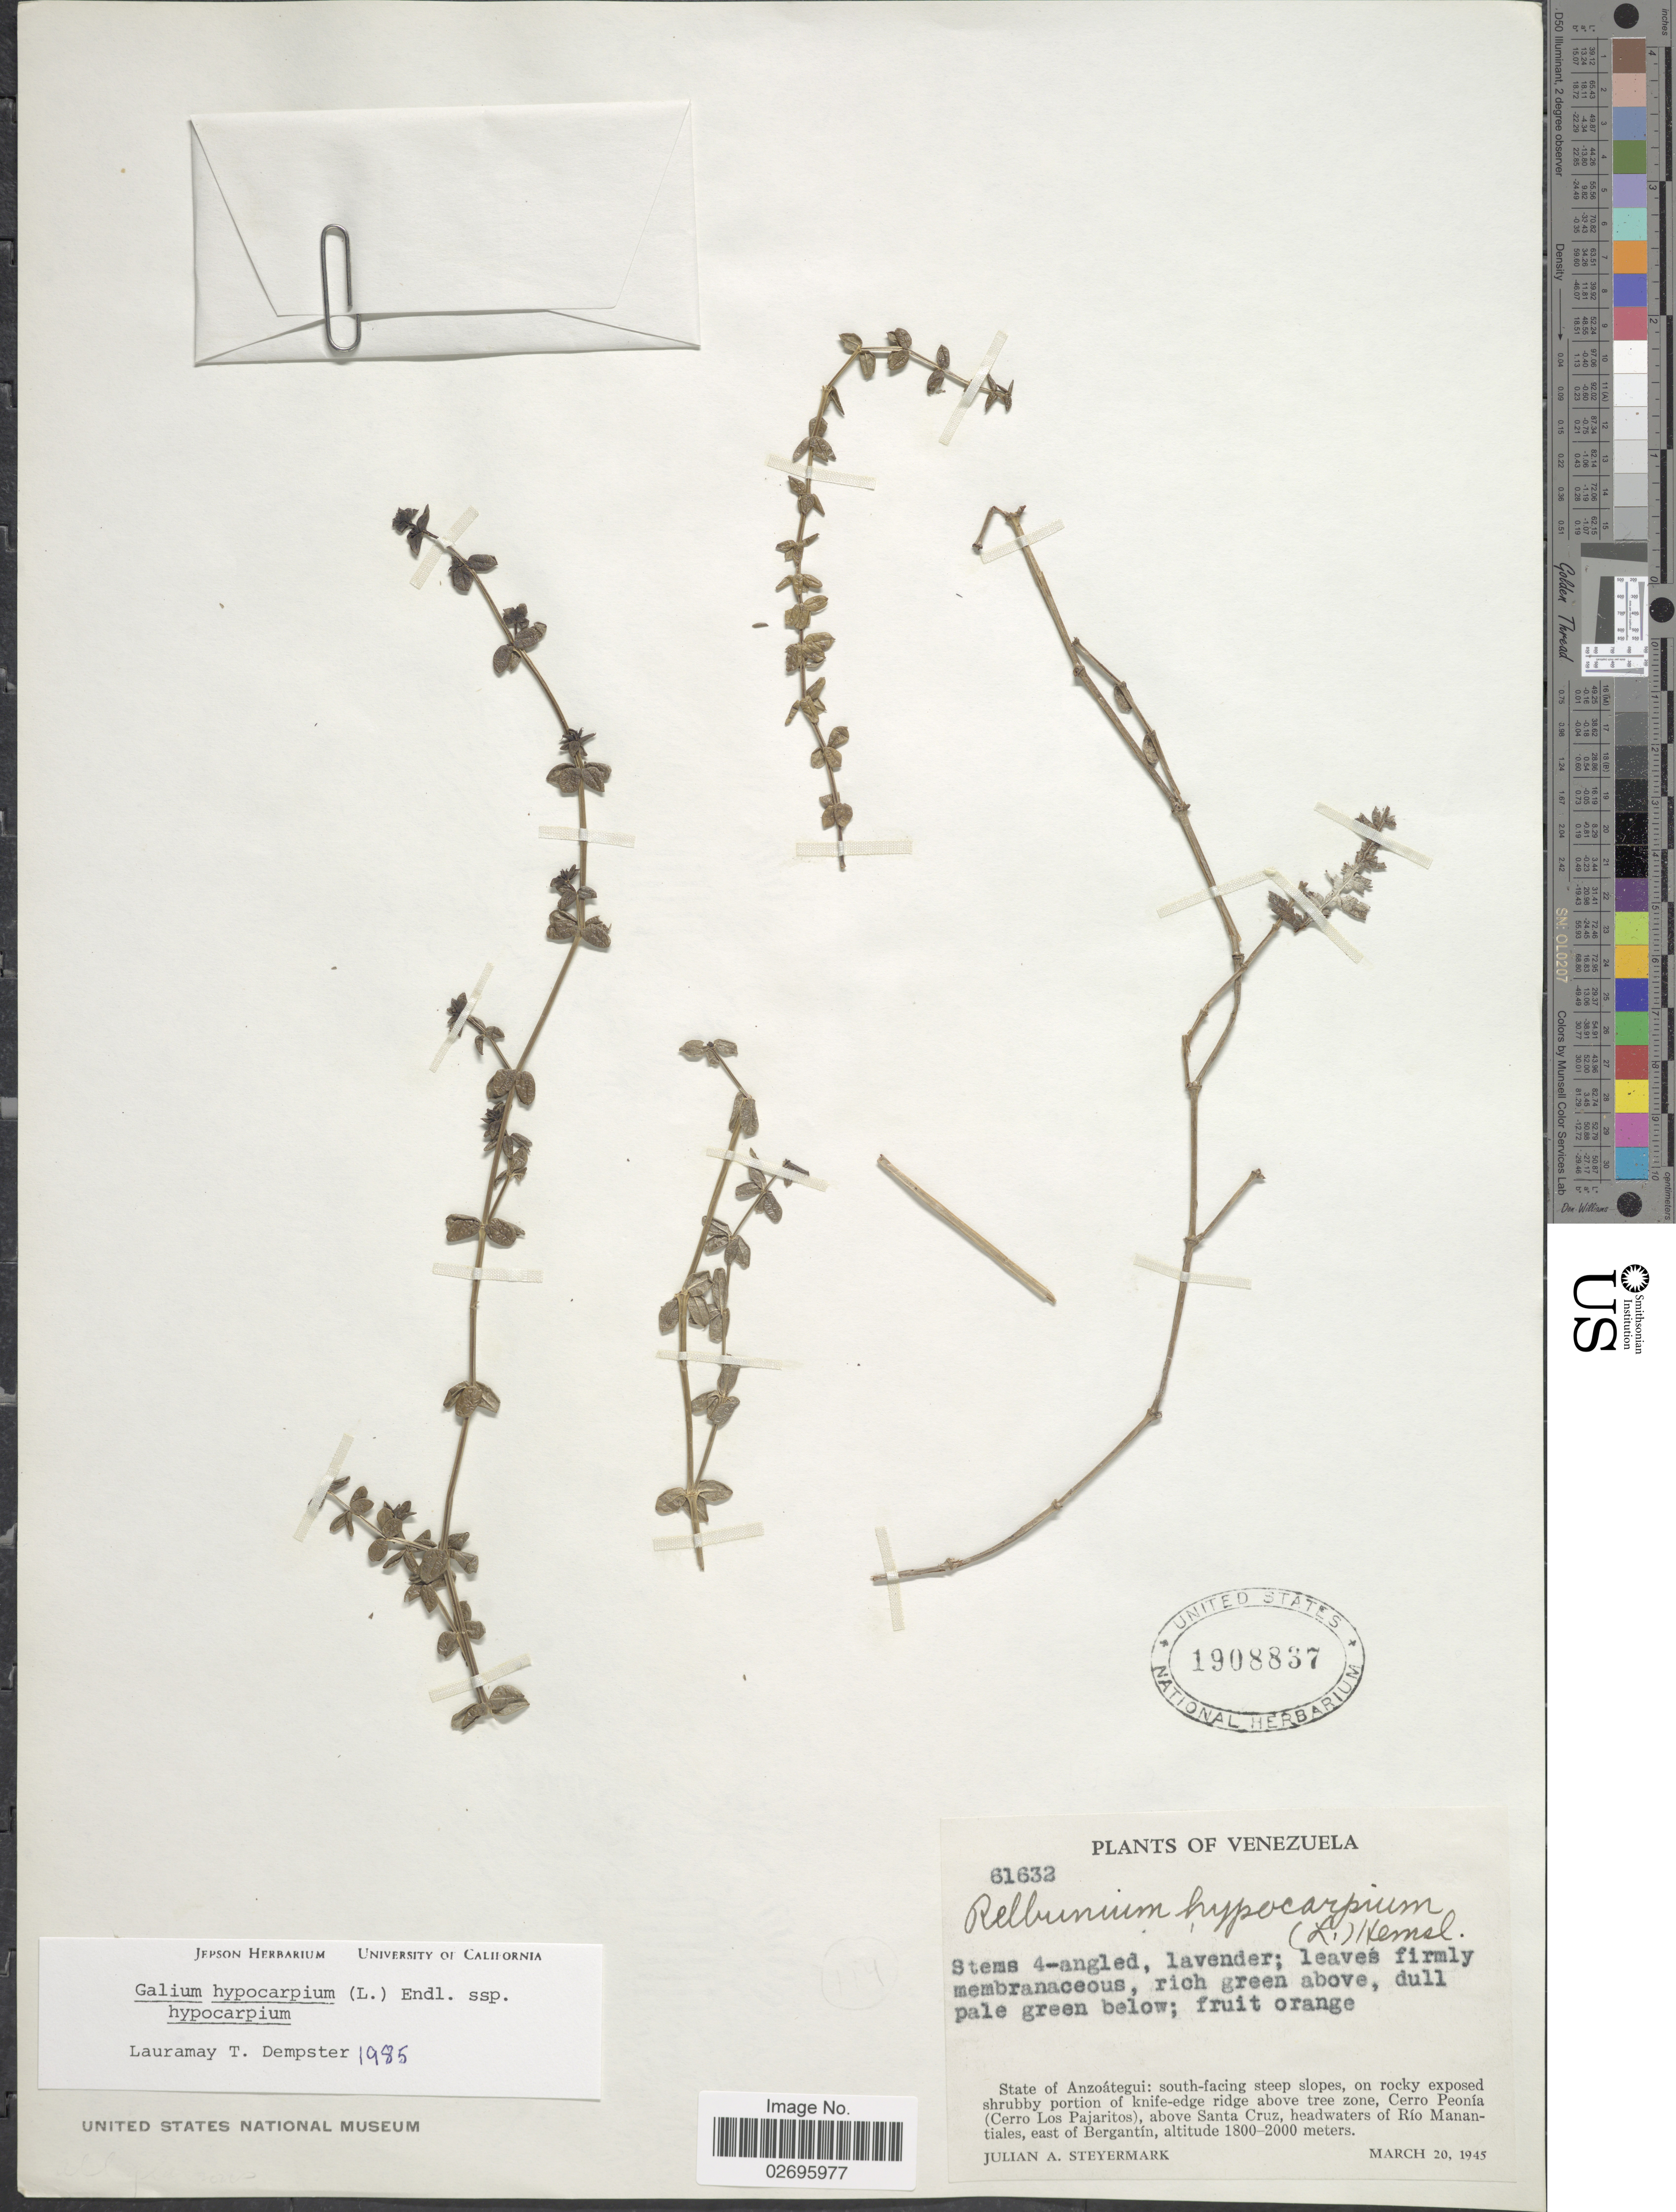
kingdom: Plantae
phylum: Tracheophyta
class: Magnoliopsida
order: Gentianales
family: Rubiaceae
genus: Galium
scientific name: Galium hypocarpium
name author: (L.) Endl. ex Griseb.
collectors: J. Steyermark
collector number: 61632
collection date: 1945-03-20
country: Venezuela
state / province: Anzoategui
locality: South-facing slopes, on rocky exposed shrubby portion of knife-edge ridge above tree zone, Cerro Peonía (Cerro Los Pajarintos), above Santa Cruz, headwaters of Río Manantiales, east of Bergantín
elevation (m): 1800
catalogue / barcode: US 1908837